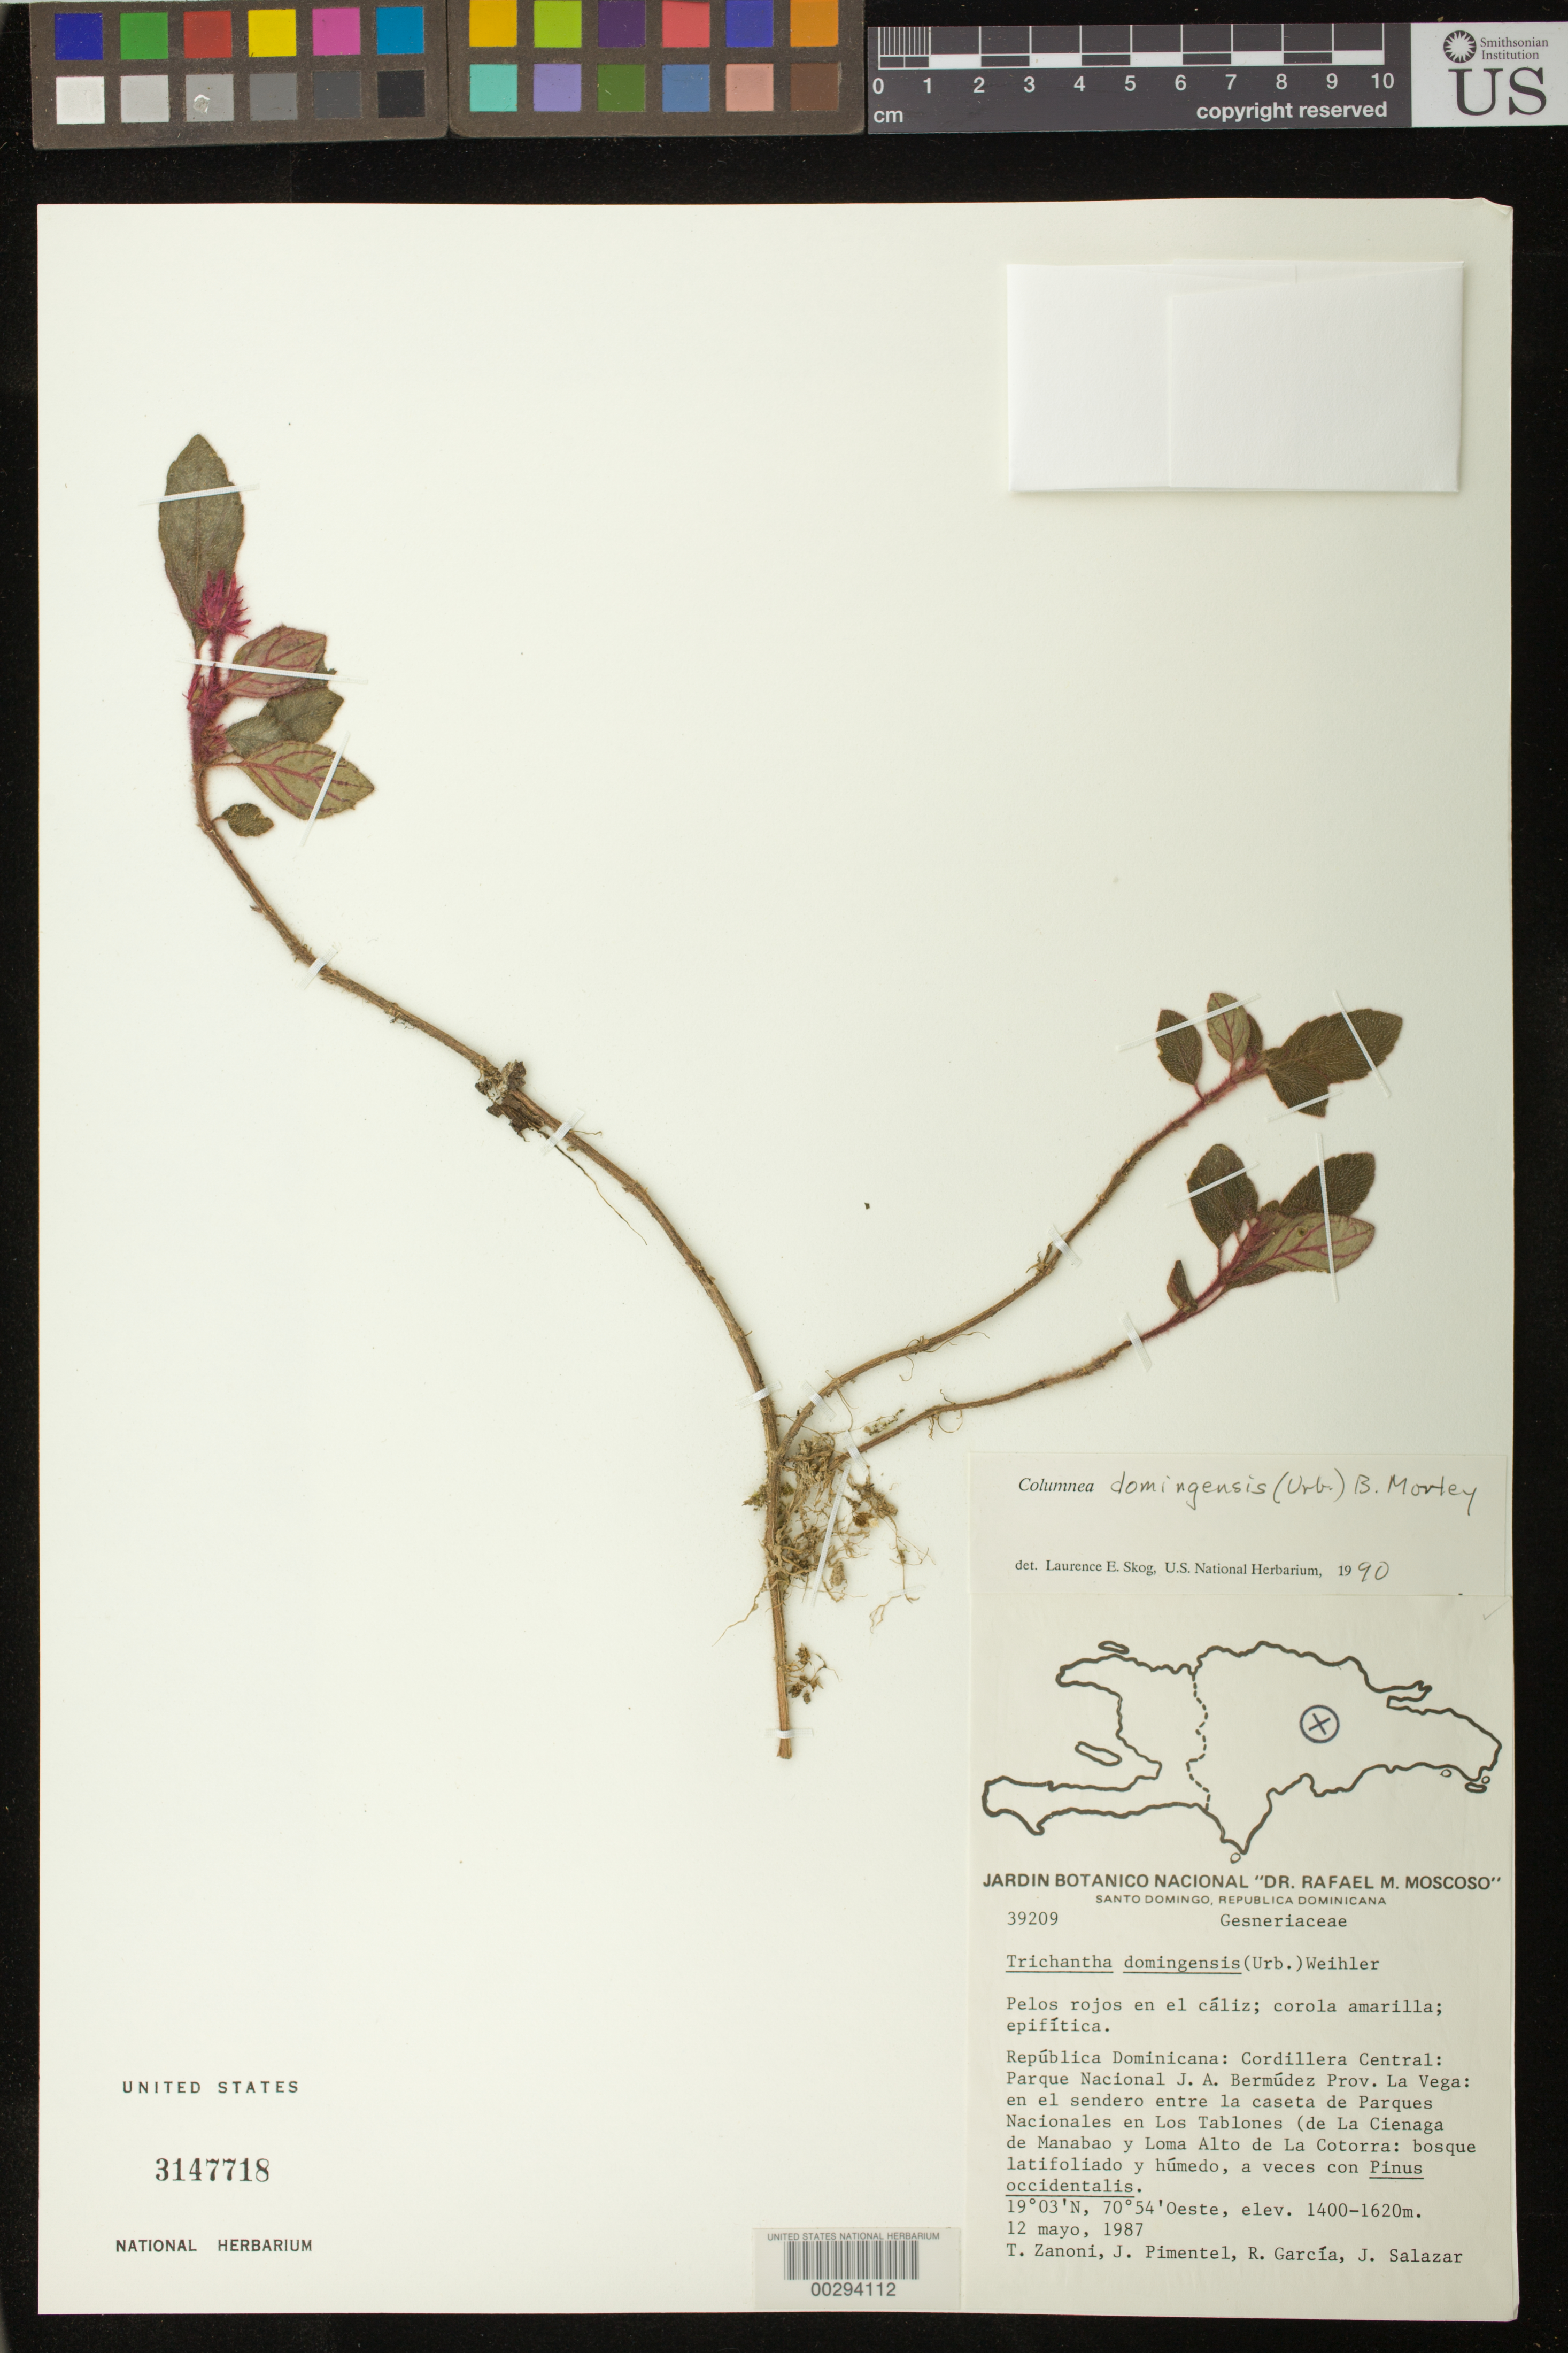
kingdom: Plantae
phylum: Tracheophyta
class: Magnoliopsida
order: Lamiales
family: Gesneriaceae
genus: Columnea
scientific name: Columnea domingensis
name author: (Urb.) B.D. Morley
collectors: T. A. Zanoni, J. Pimentel, R. García & J. Salazar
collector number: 39209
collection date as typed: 12 May 1987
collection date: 1987-05-12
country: Dominican Republic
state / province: La Vega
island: Hispaniola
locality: Cordillera Central, Parque Nacional J. A. Bermudez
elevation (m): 1400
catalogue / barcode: US 3147718